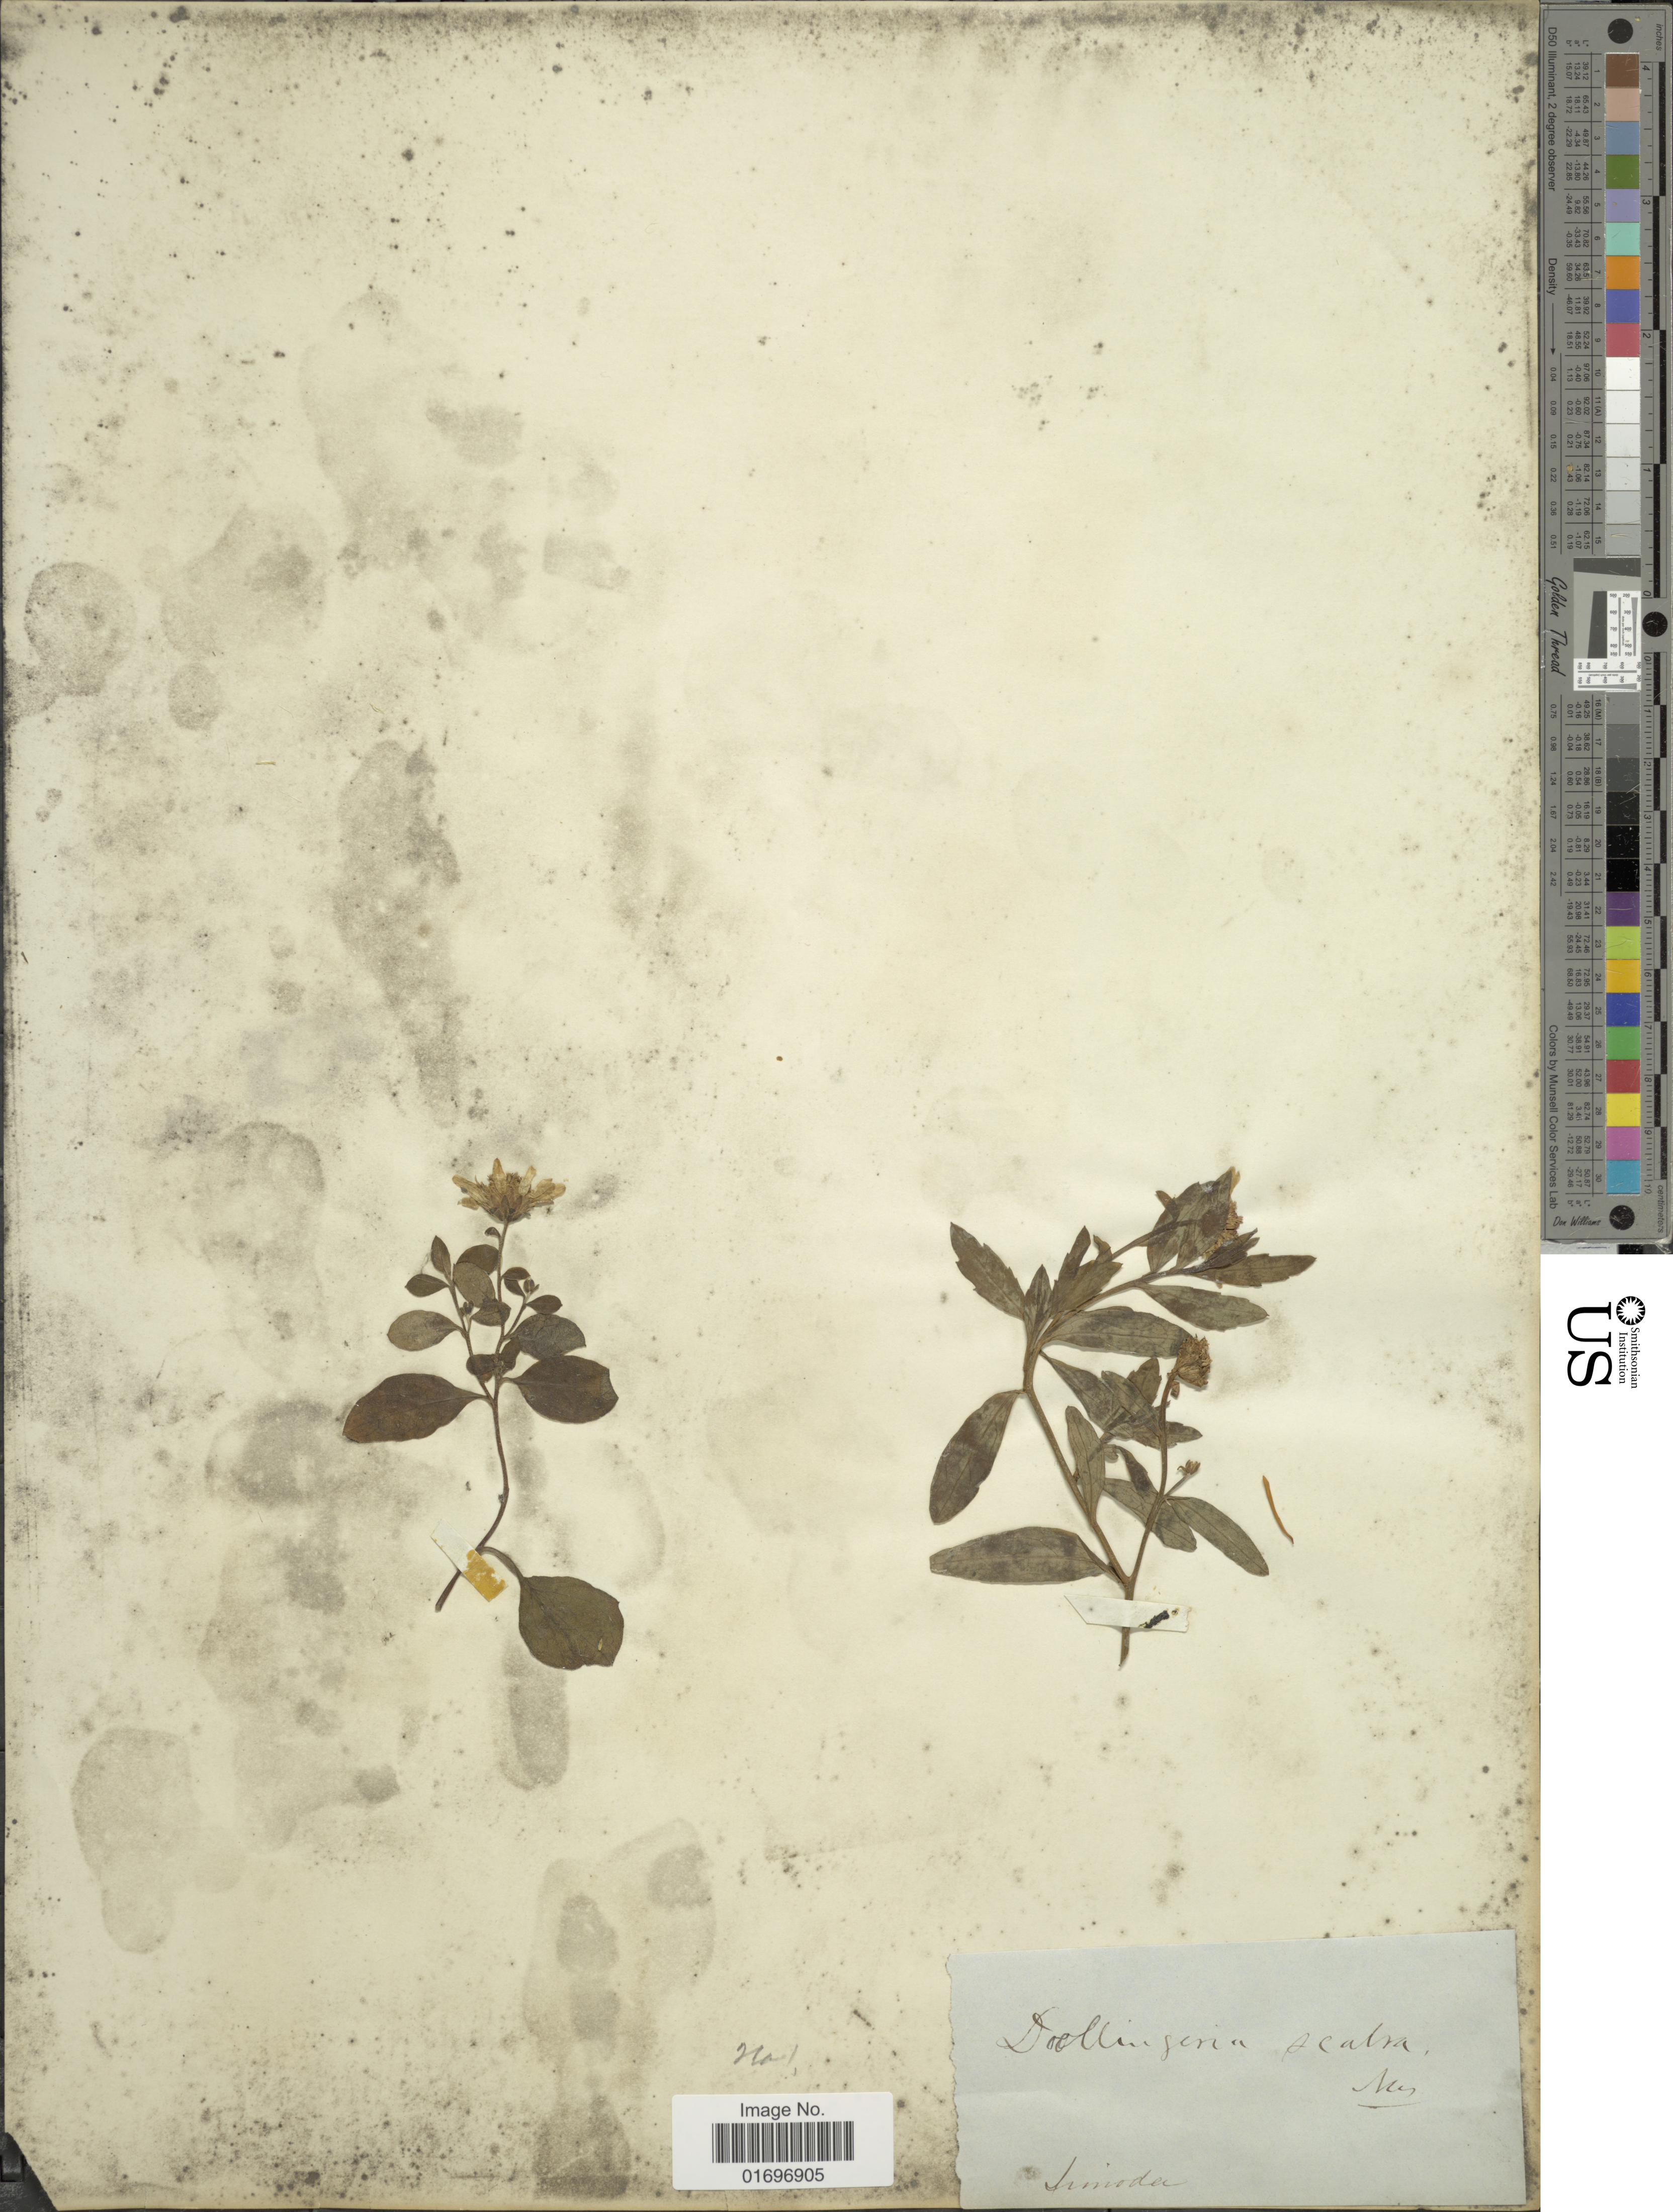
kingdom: Plantae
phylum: Tracheophyta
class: Magnoliopsida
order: Asterales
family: Asteraceae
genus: Aster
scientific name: Aster sp.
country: Japan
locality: Simoda